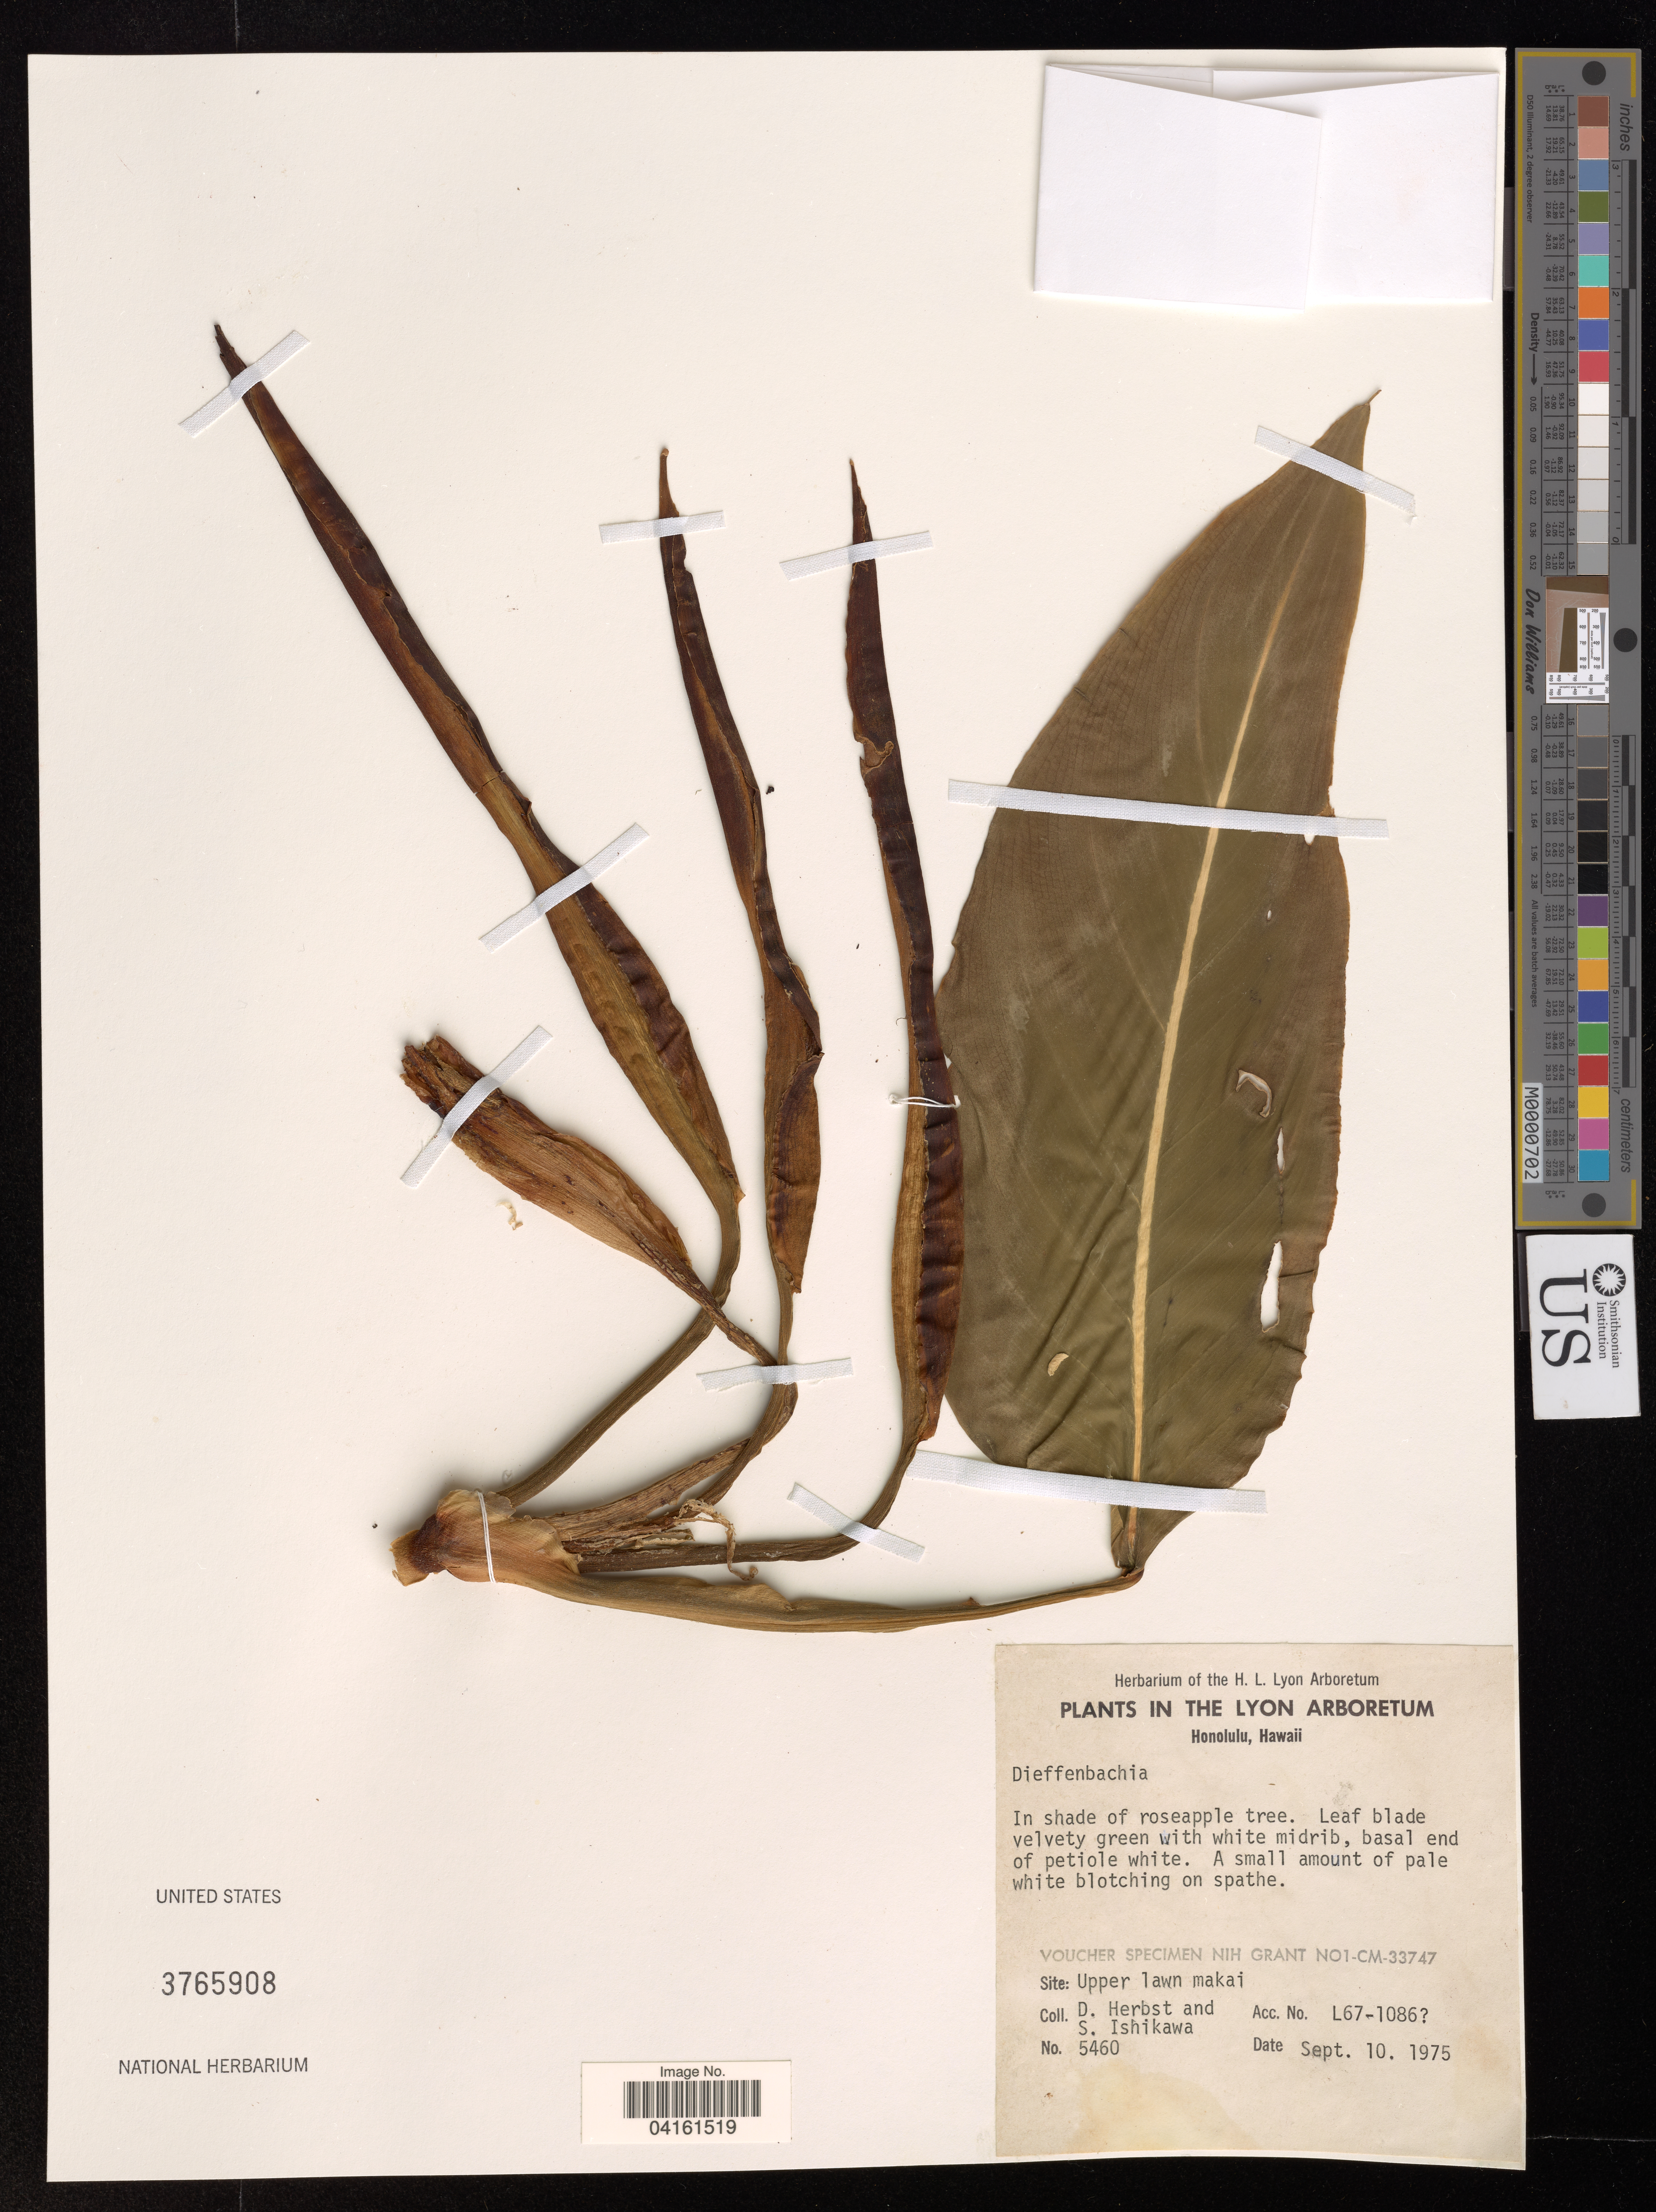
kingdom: Plantae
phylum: Tracheophyta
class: Liliopsida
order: Alismatales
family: Araceae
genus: Dieffenbachia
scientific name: Dieffenbachia sp.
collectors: D. Herbst & S. Ishikawa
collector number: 5460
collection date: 1975-09-10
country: United States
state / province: Hawaii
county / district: Honolulu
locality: Site: Upper lawn makai.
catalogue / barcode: US 3765908